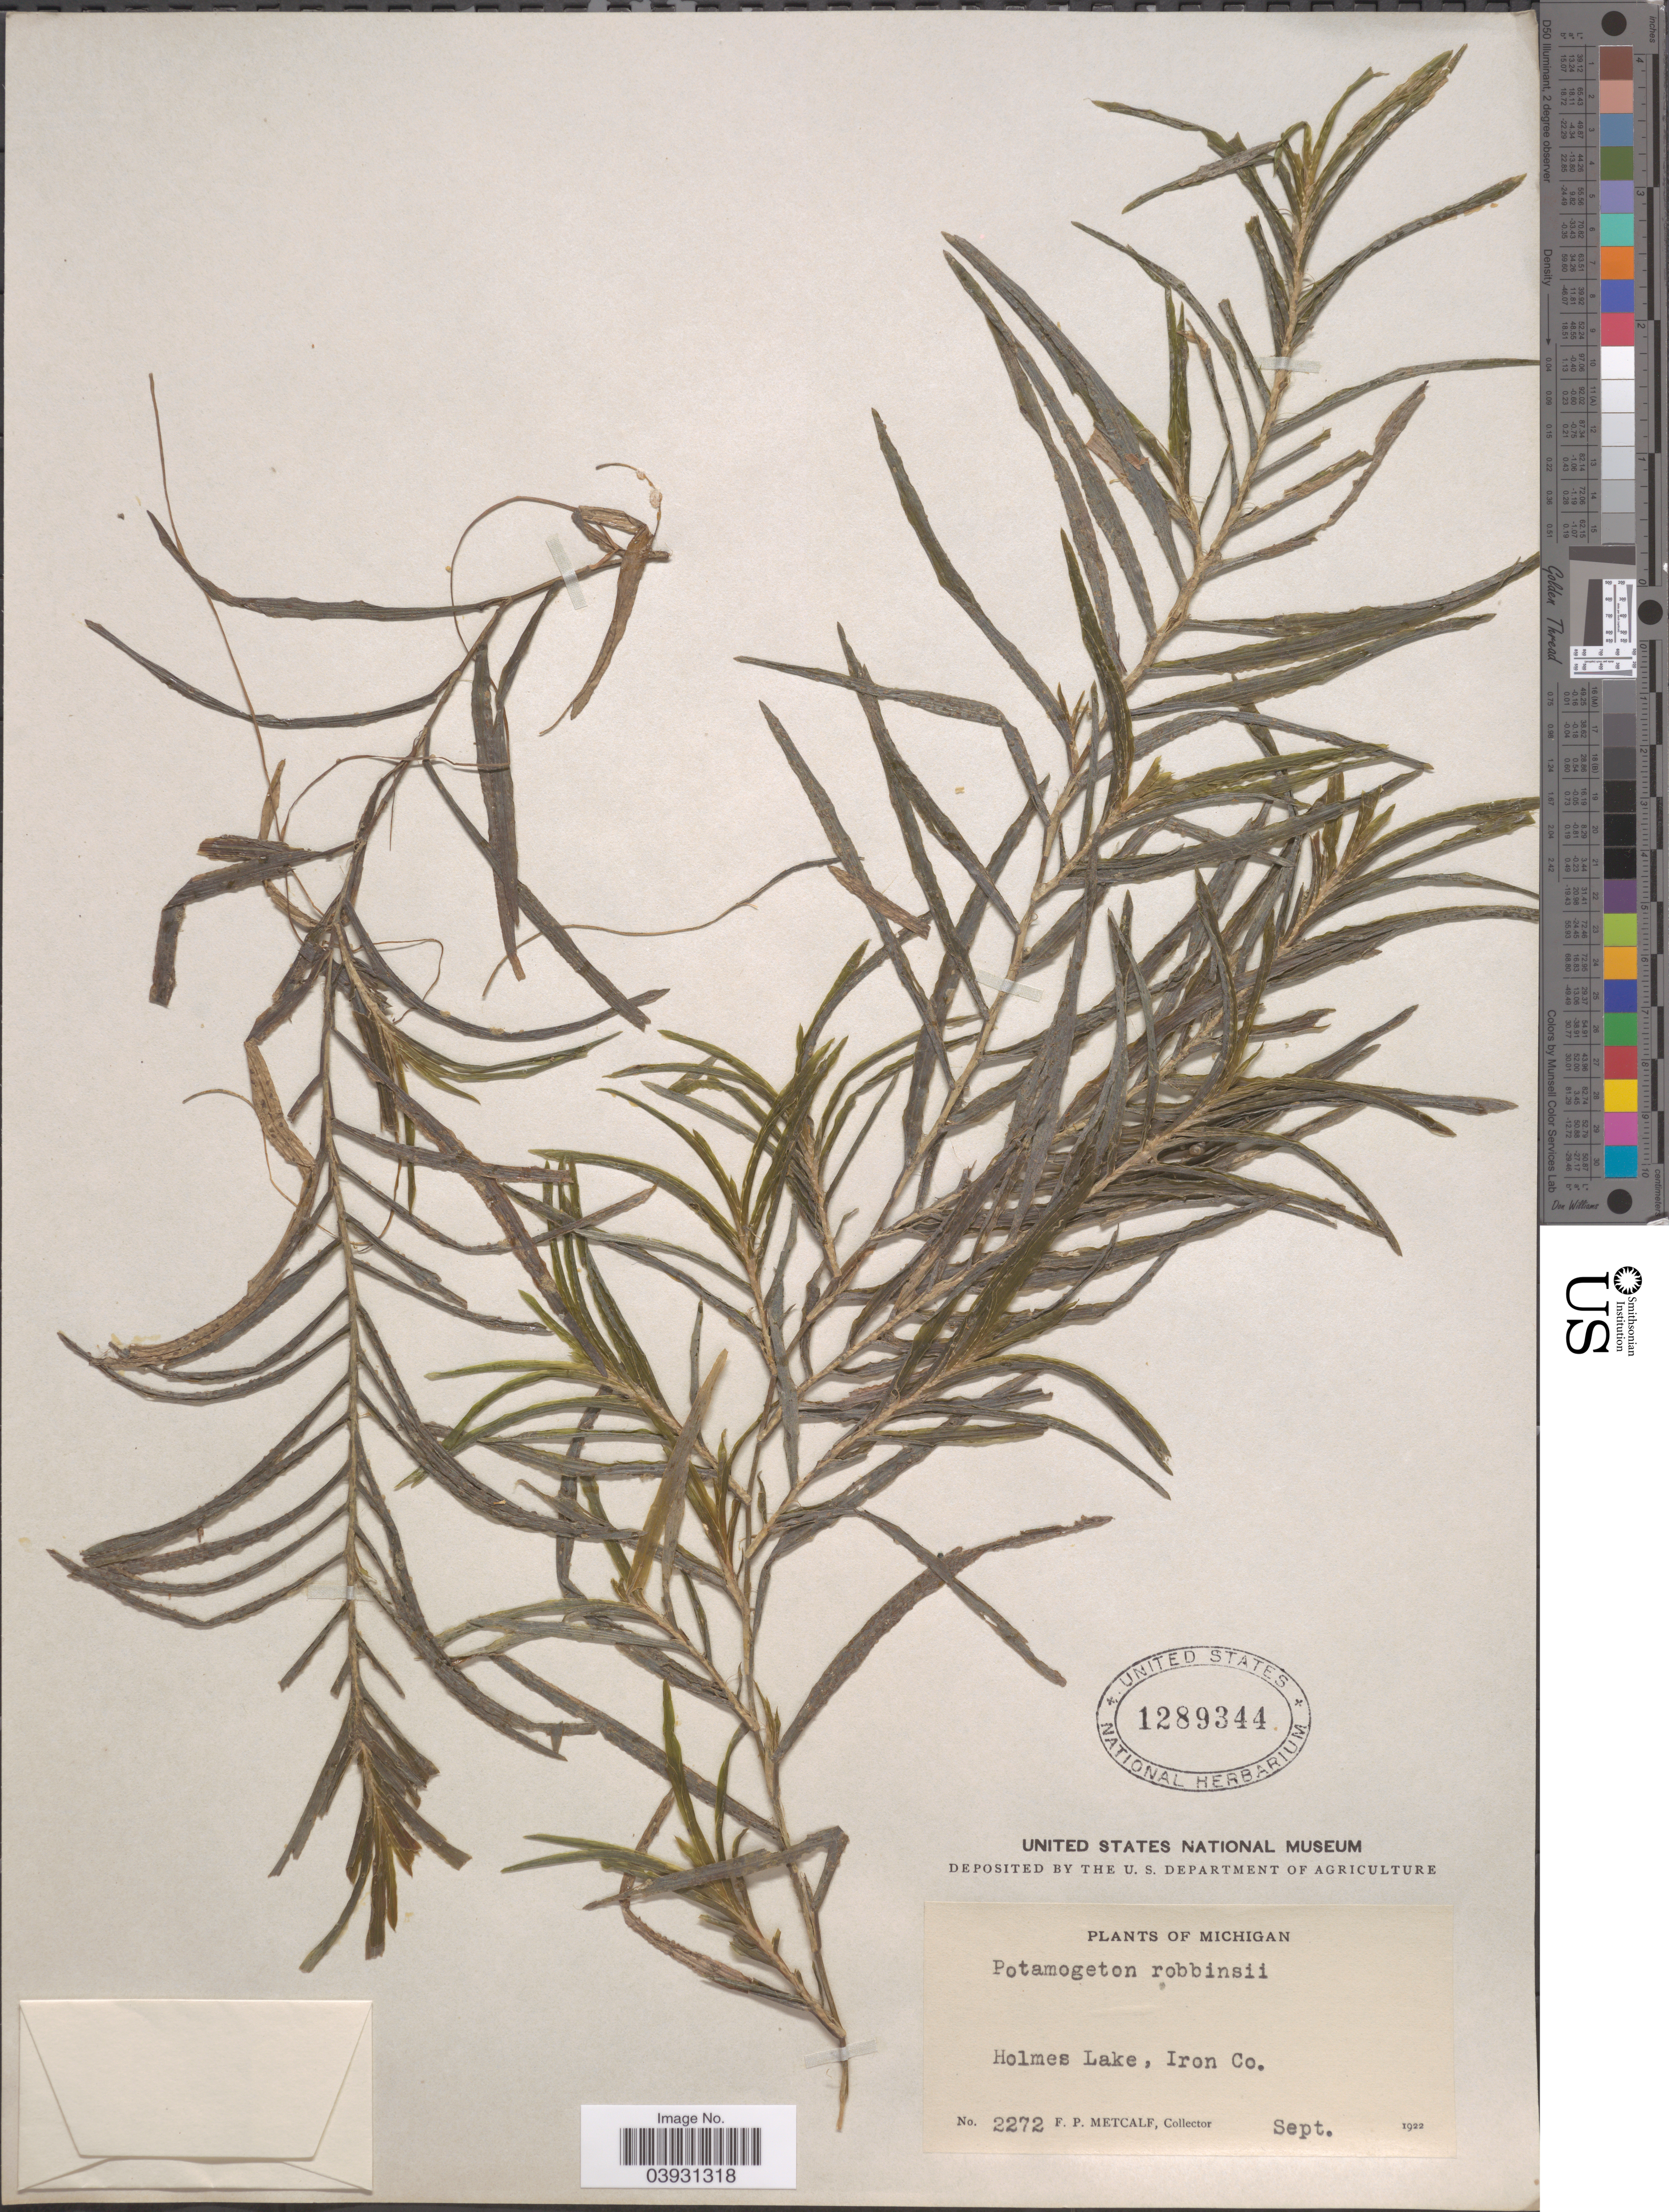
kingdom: Plantae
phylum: Tracheophyta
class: Liliopsida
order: Alismatales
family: Potamogetonaceae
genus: Potamogeton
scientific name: Potamogeton robbinsii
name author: Oakes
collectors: F. Metcalf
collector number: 2272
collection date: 1922-09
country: United States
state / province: Michigan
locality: Holmes Lake, Iron Co.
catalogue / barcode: US 1289344